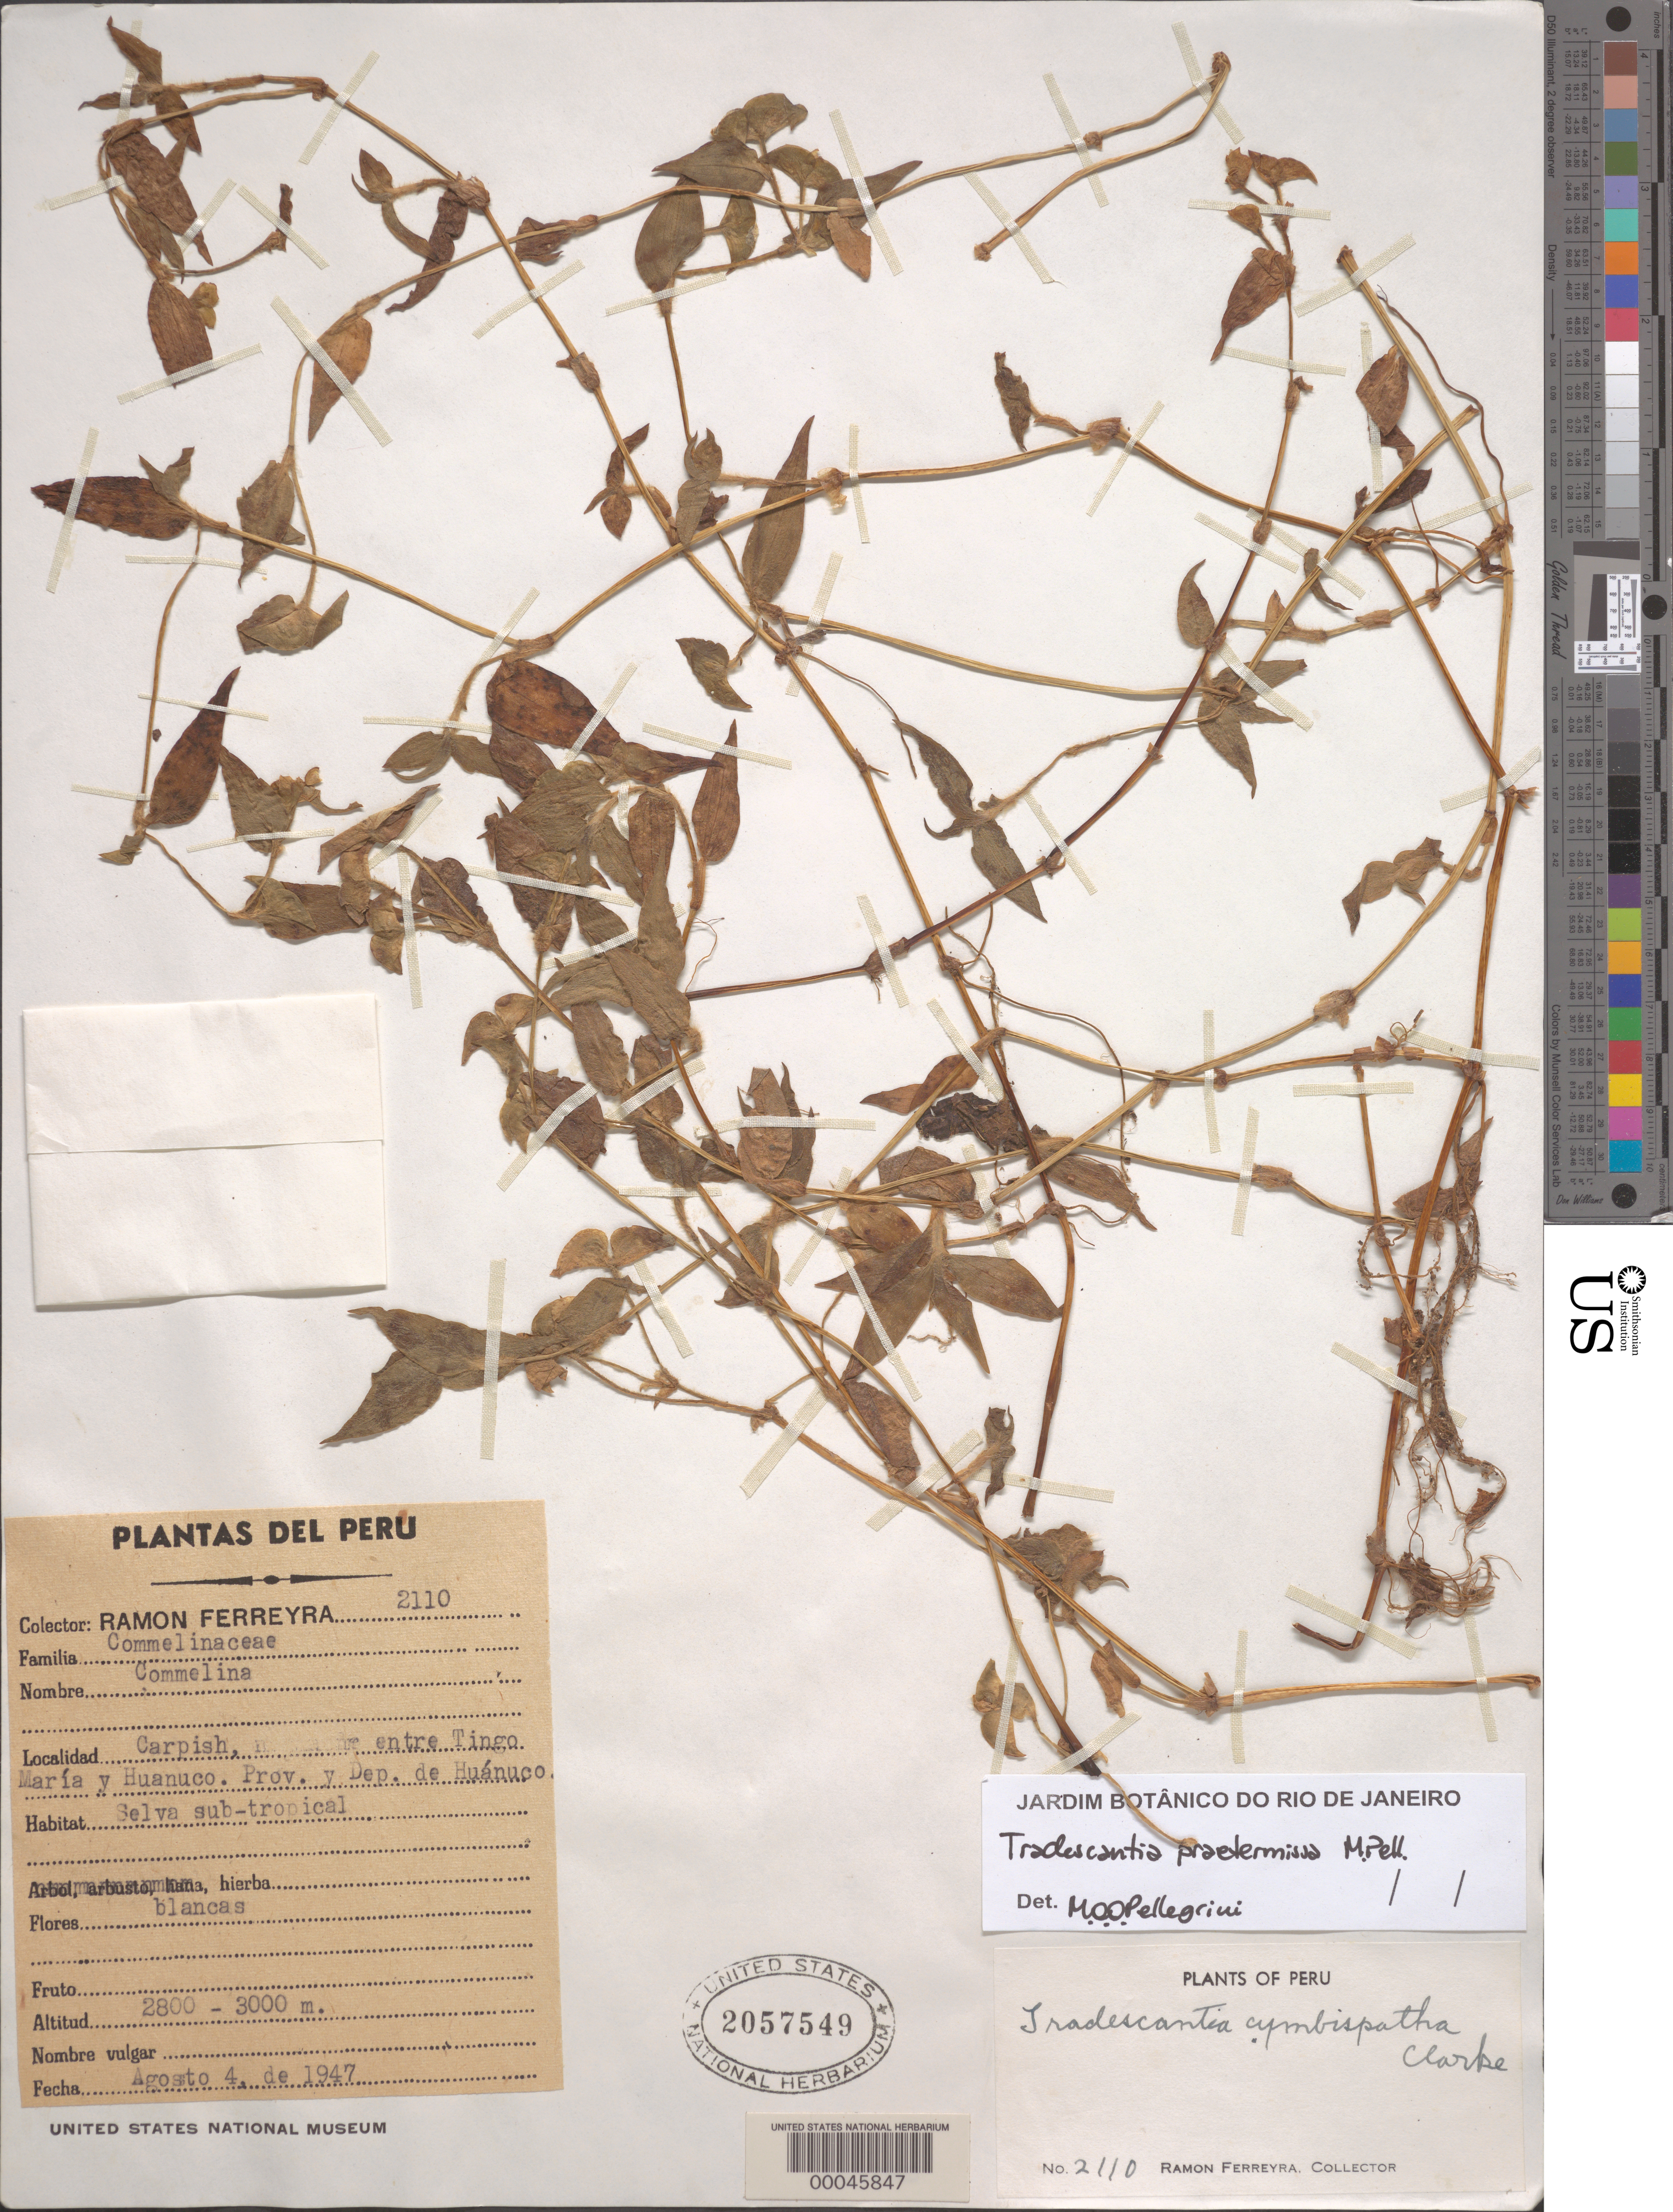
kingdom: Plantae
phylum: Tracheophyta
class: Liliopsida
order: Commelinales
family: Commelinaceae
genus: Tradescantia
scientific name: Tradescantia praetermissa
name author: M. Pell.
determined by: Pellegrini, M. O. de Oliveira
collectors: R. A. Ferreyra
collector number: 2110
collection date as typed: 04 Aug 1947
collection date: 1947-08-04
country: Peru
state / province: Huánuco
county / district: Huánuco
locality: Carpish, between Tingo María and Huánuco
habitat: Subtropical forest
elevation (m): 2800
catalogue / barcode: US 2057549